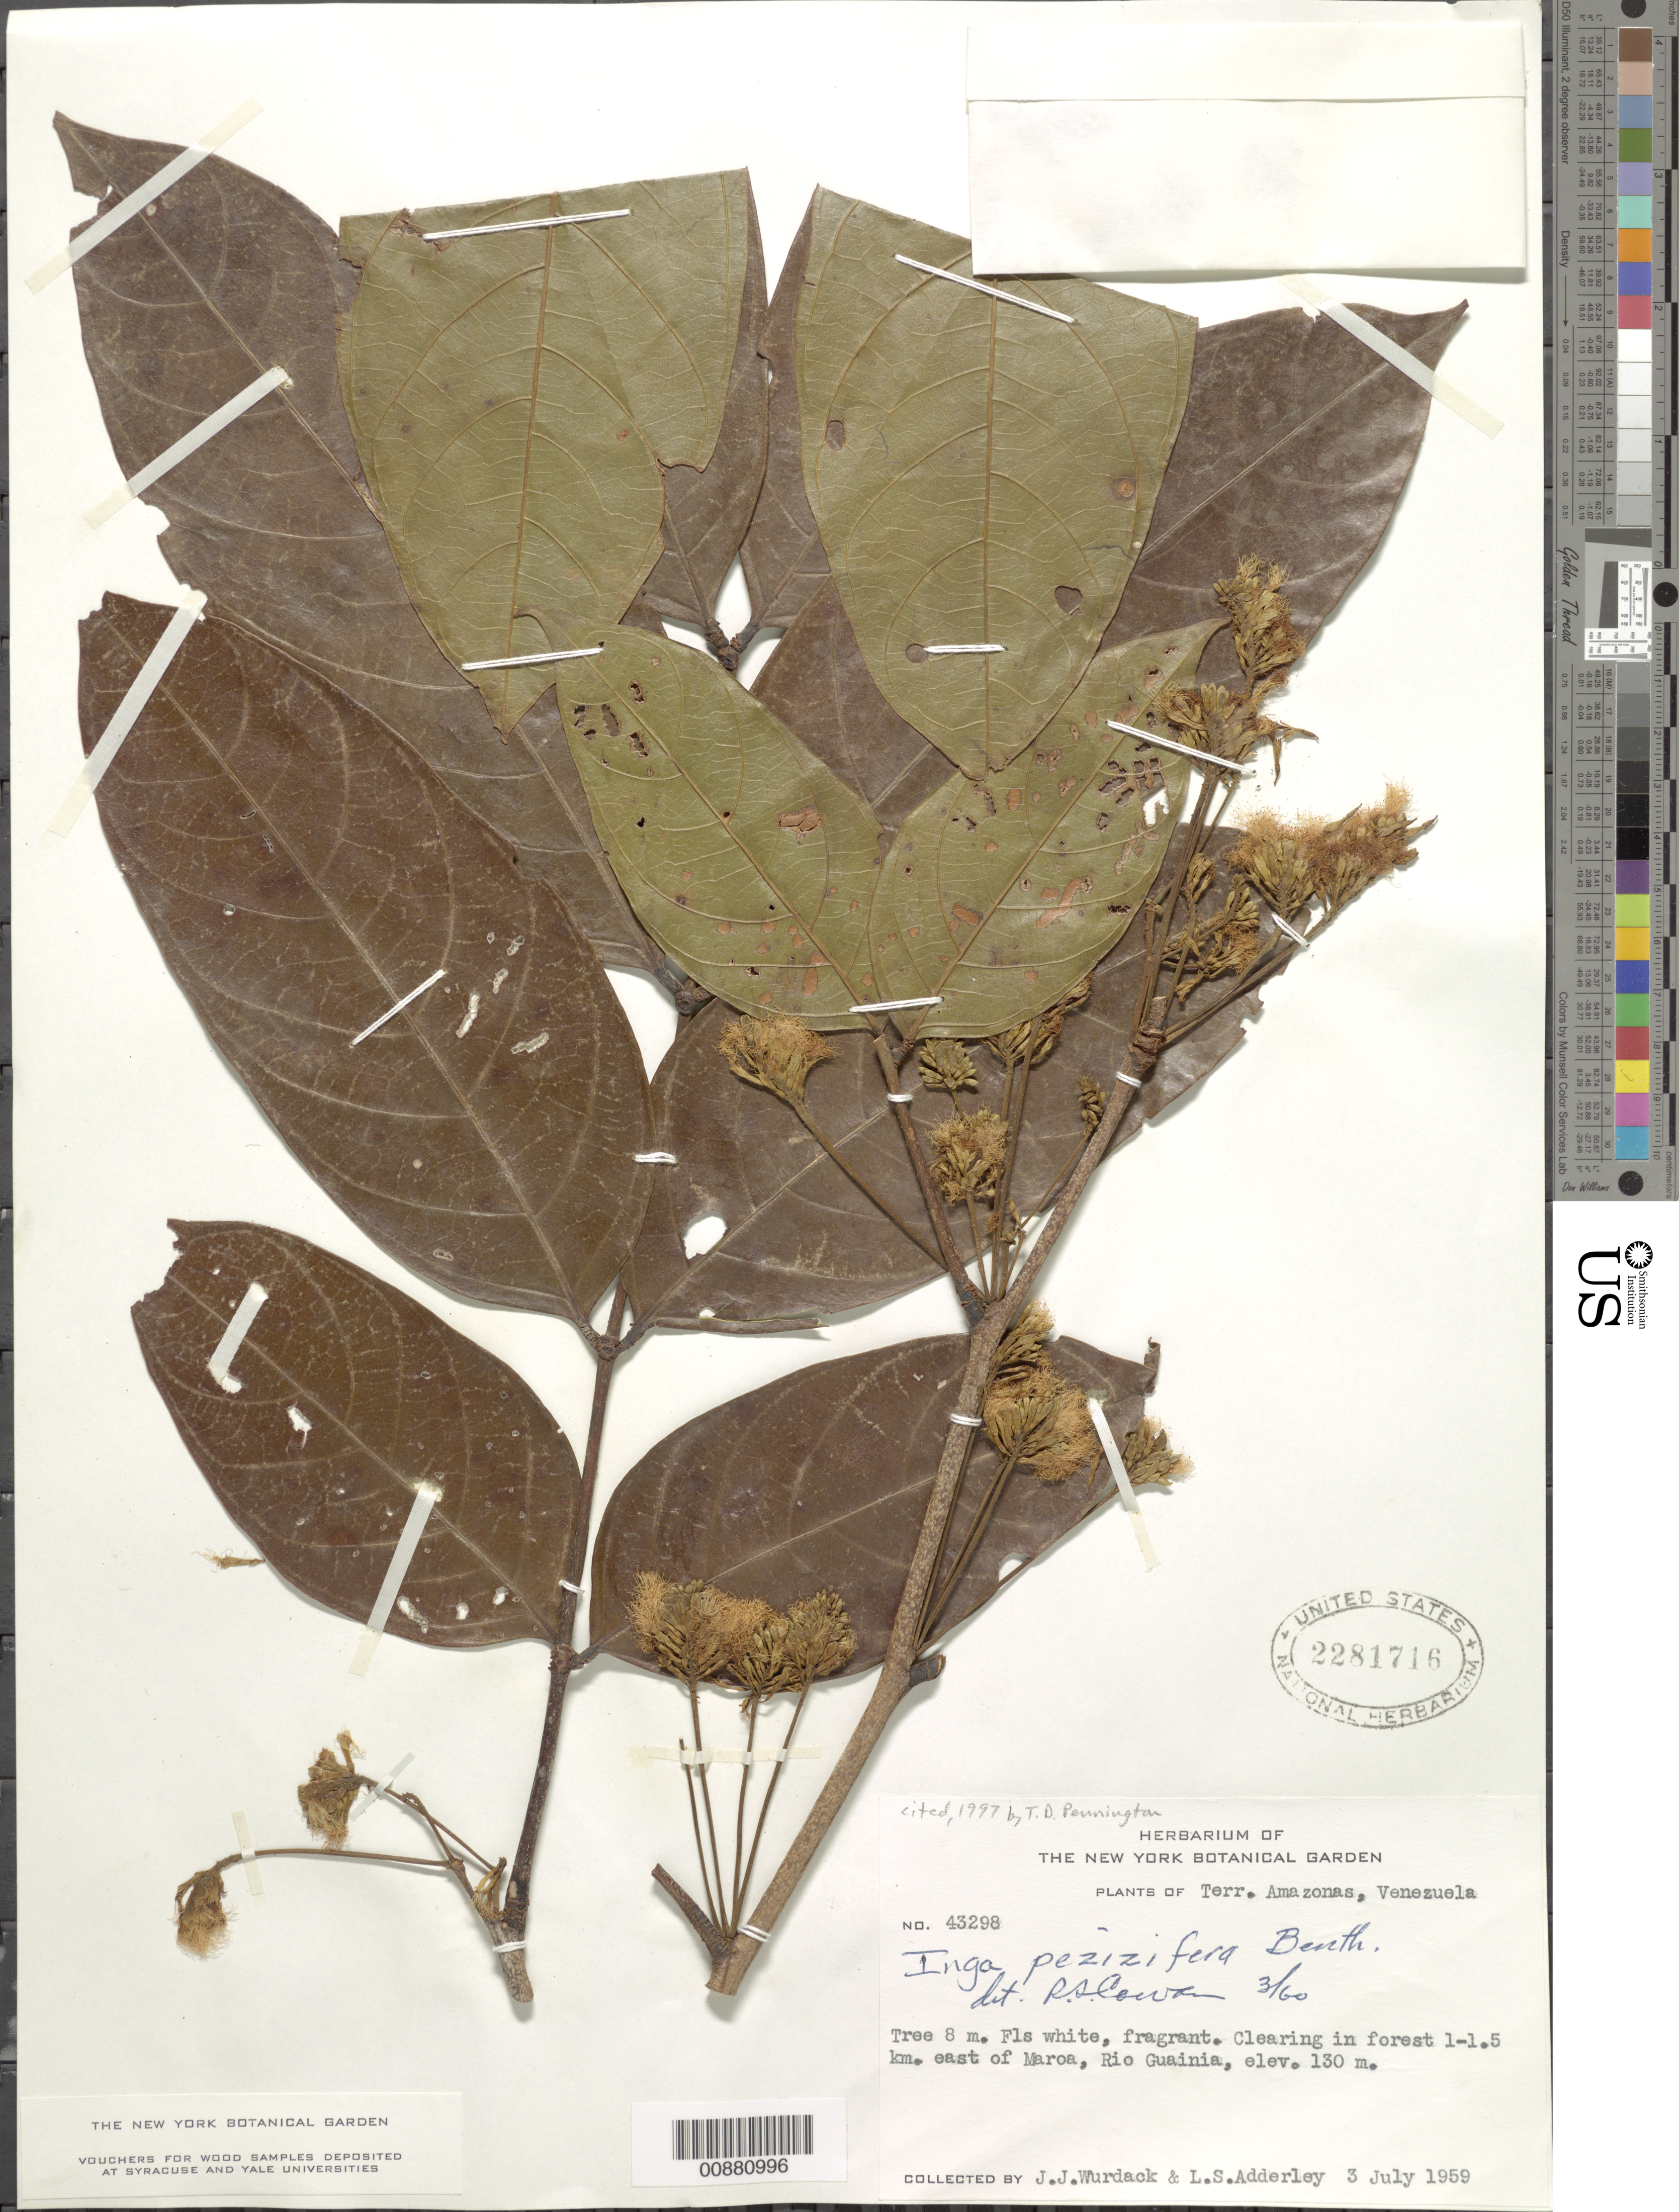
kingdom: Plantae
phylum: Tracheophyta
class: Magnoliopsida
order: Fabales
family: Fabaceae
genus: Inga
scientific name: Inga pezizifera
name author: Benth.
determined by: Cowan, R. S.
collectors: J. J. Wurdack & L. S. Adderley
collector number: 43298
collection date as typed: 3-Jul-59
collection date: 1959-07-03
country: Venezuela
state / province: Amazonas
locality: Río Guainia, 1-1.5 km E of Maroa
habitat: Clearing in forest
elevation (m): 130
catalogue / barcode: US 2281716